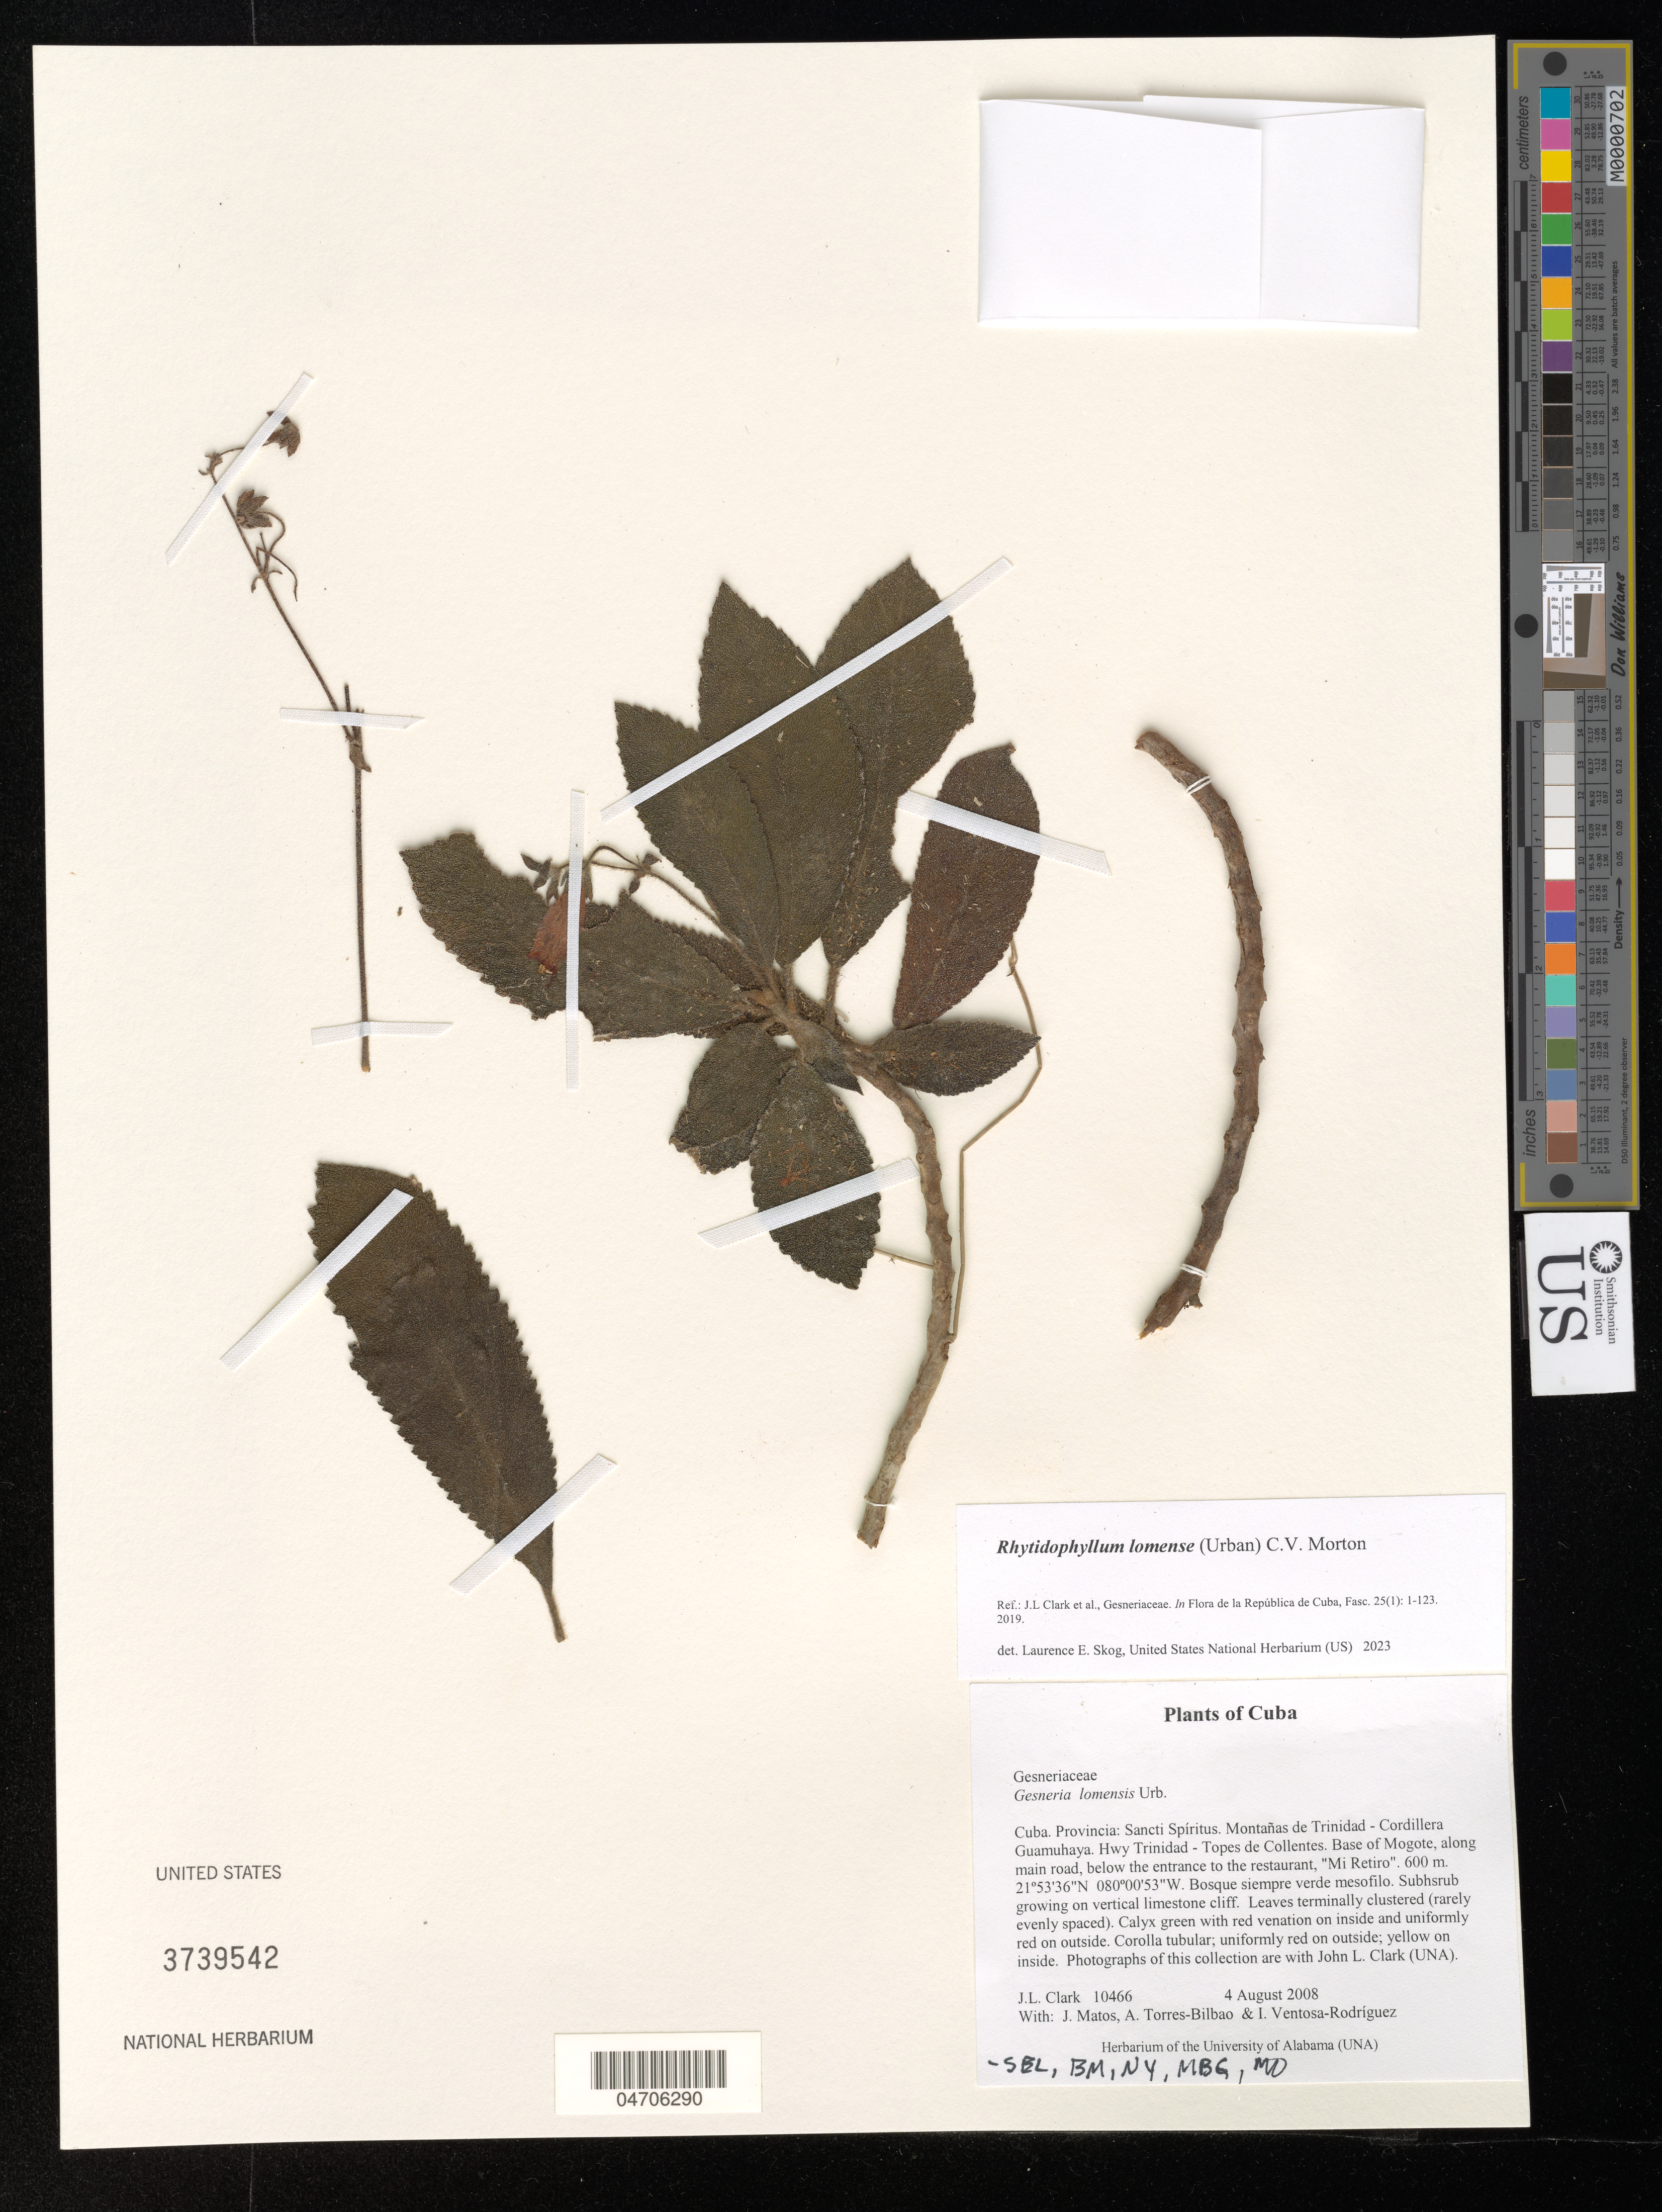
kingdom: Plantae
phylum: Tracheophyta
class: Magnoliopsida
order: Lamiales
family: Gesneriaceae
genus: Rhytidophyllum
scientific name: Rhytidophyllum lomense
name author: (Urb.) C.V. Morton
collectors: J. L. Clark, J. Matos, A. Torres-Bilbao & I. Ventosa-Rodríquez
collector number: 10466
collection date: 2008-08-04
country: Cuba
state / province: Sancti Spíritus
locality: Montañas de Trinidad - Cordillera Guarmuhaya. Hwy Trinidad - Topes de Collentes. Base of Mogote, along main road, below the entrance to the restaurant, "Mi Retiro".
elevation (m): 600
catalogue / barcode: US 3739542